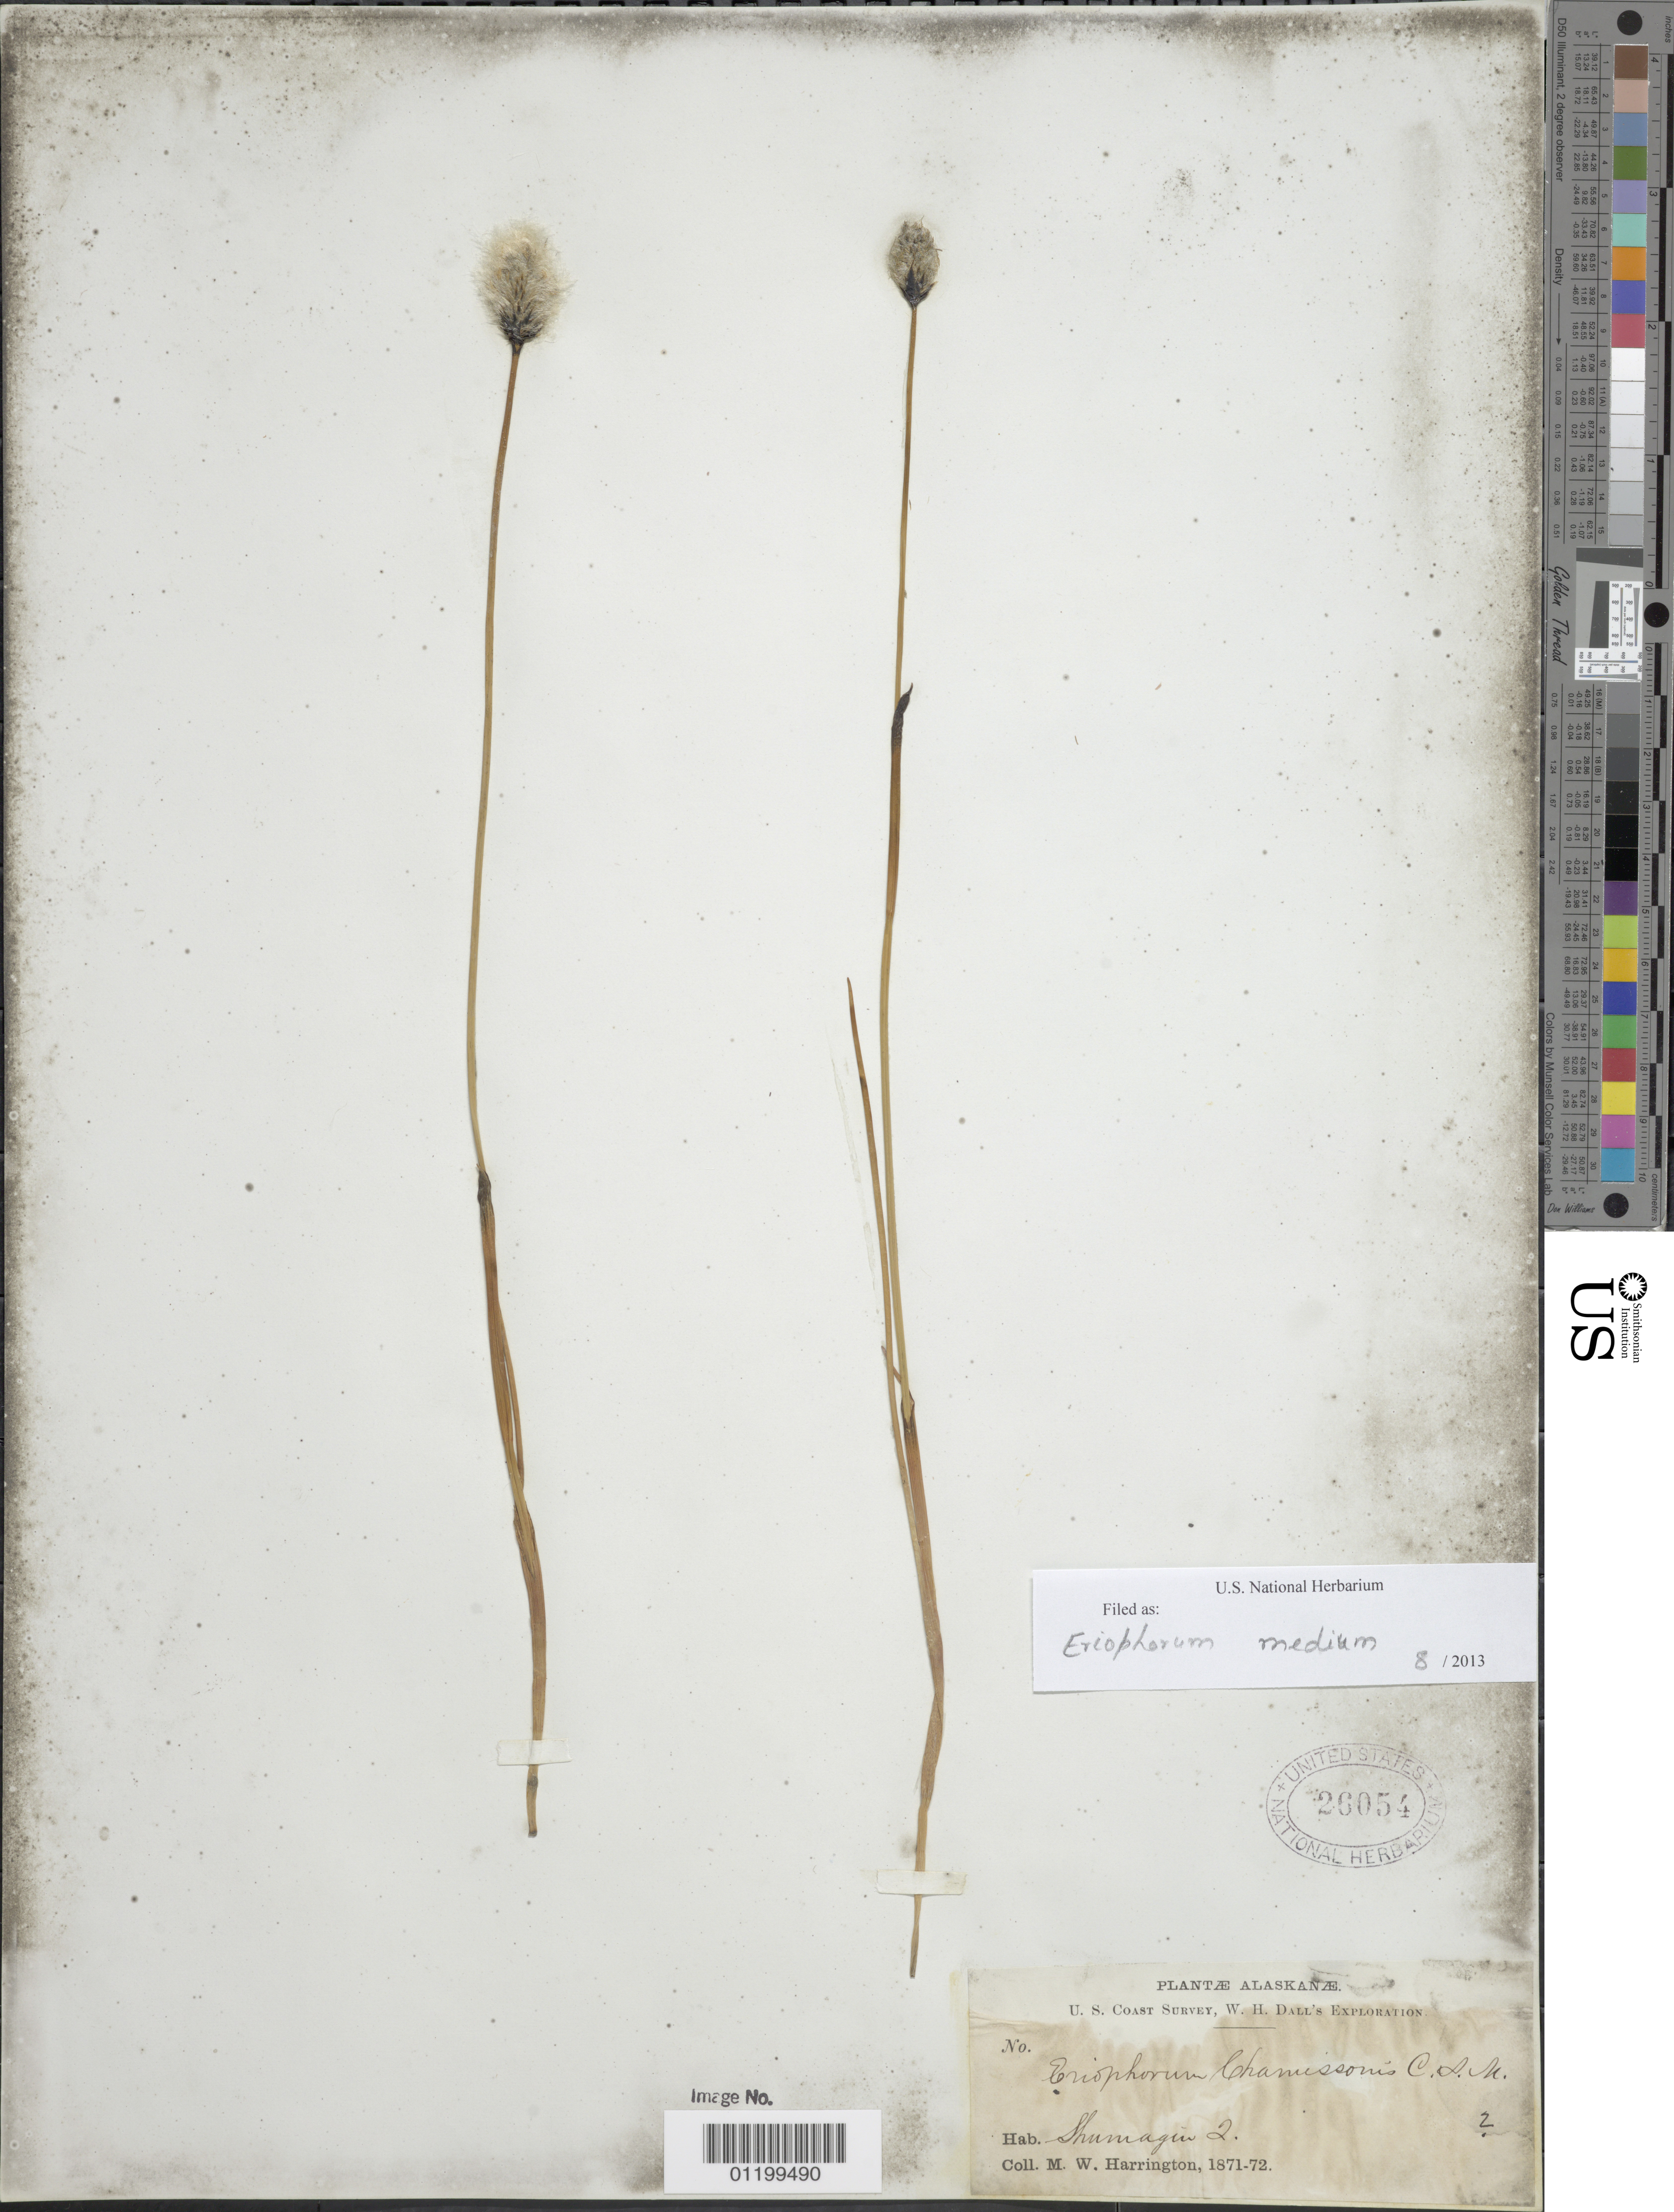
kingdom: Plantae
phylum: Tracheophyta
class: Liliopsida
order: Poales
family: Cyperaceae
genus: Eriophorum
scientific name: Eriophorum x medium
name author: Andersson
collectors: M. W. Harrington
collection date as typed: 1871 to -- --- 1872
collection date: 1871/1872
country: United States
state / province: Alaska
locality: Shumagin Island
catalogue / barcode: US 26054